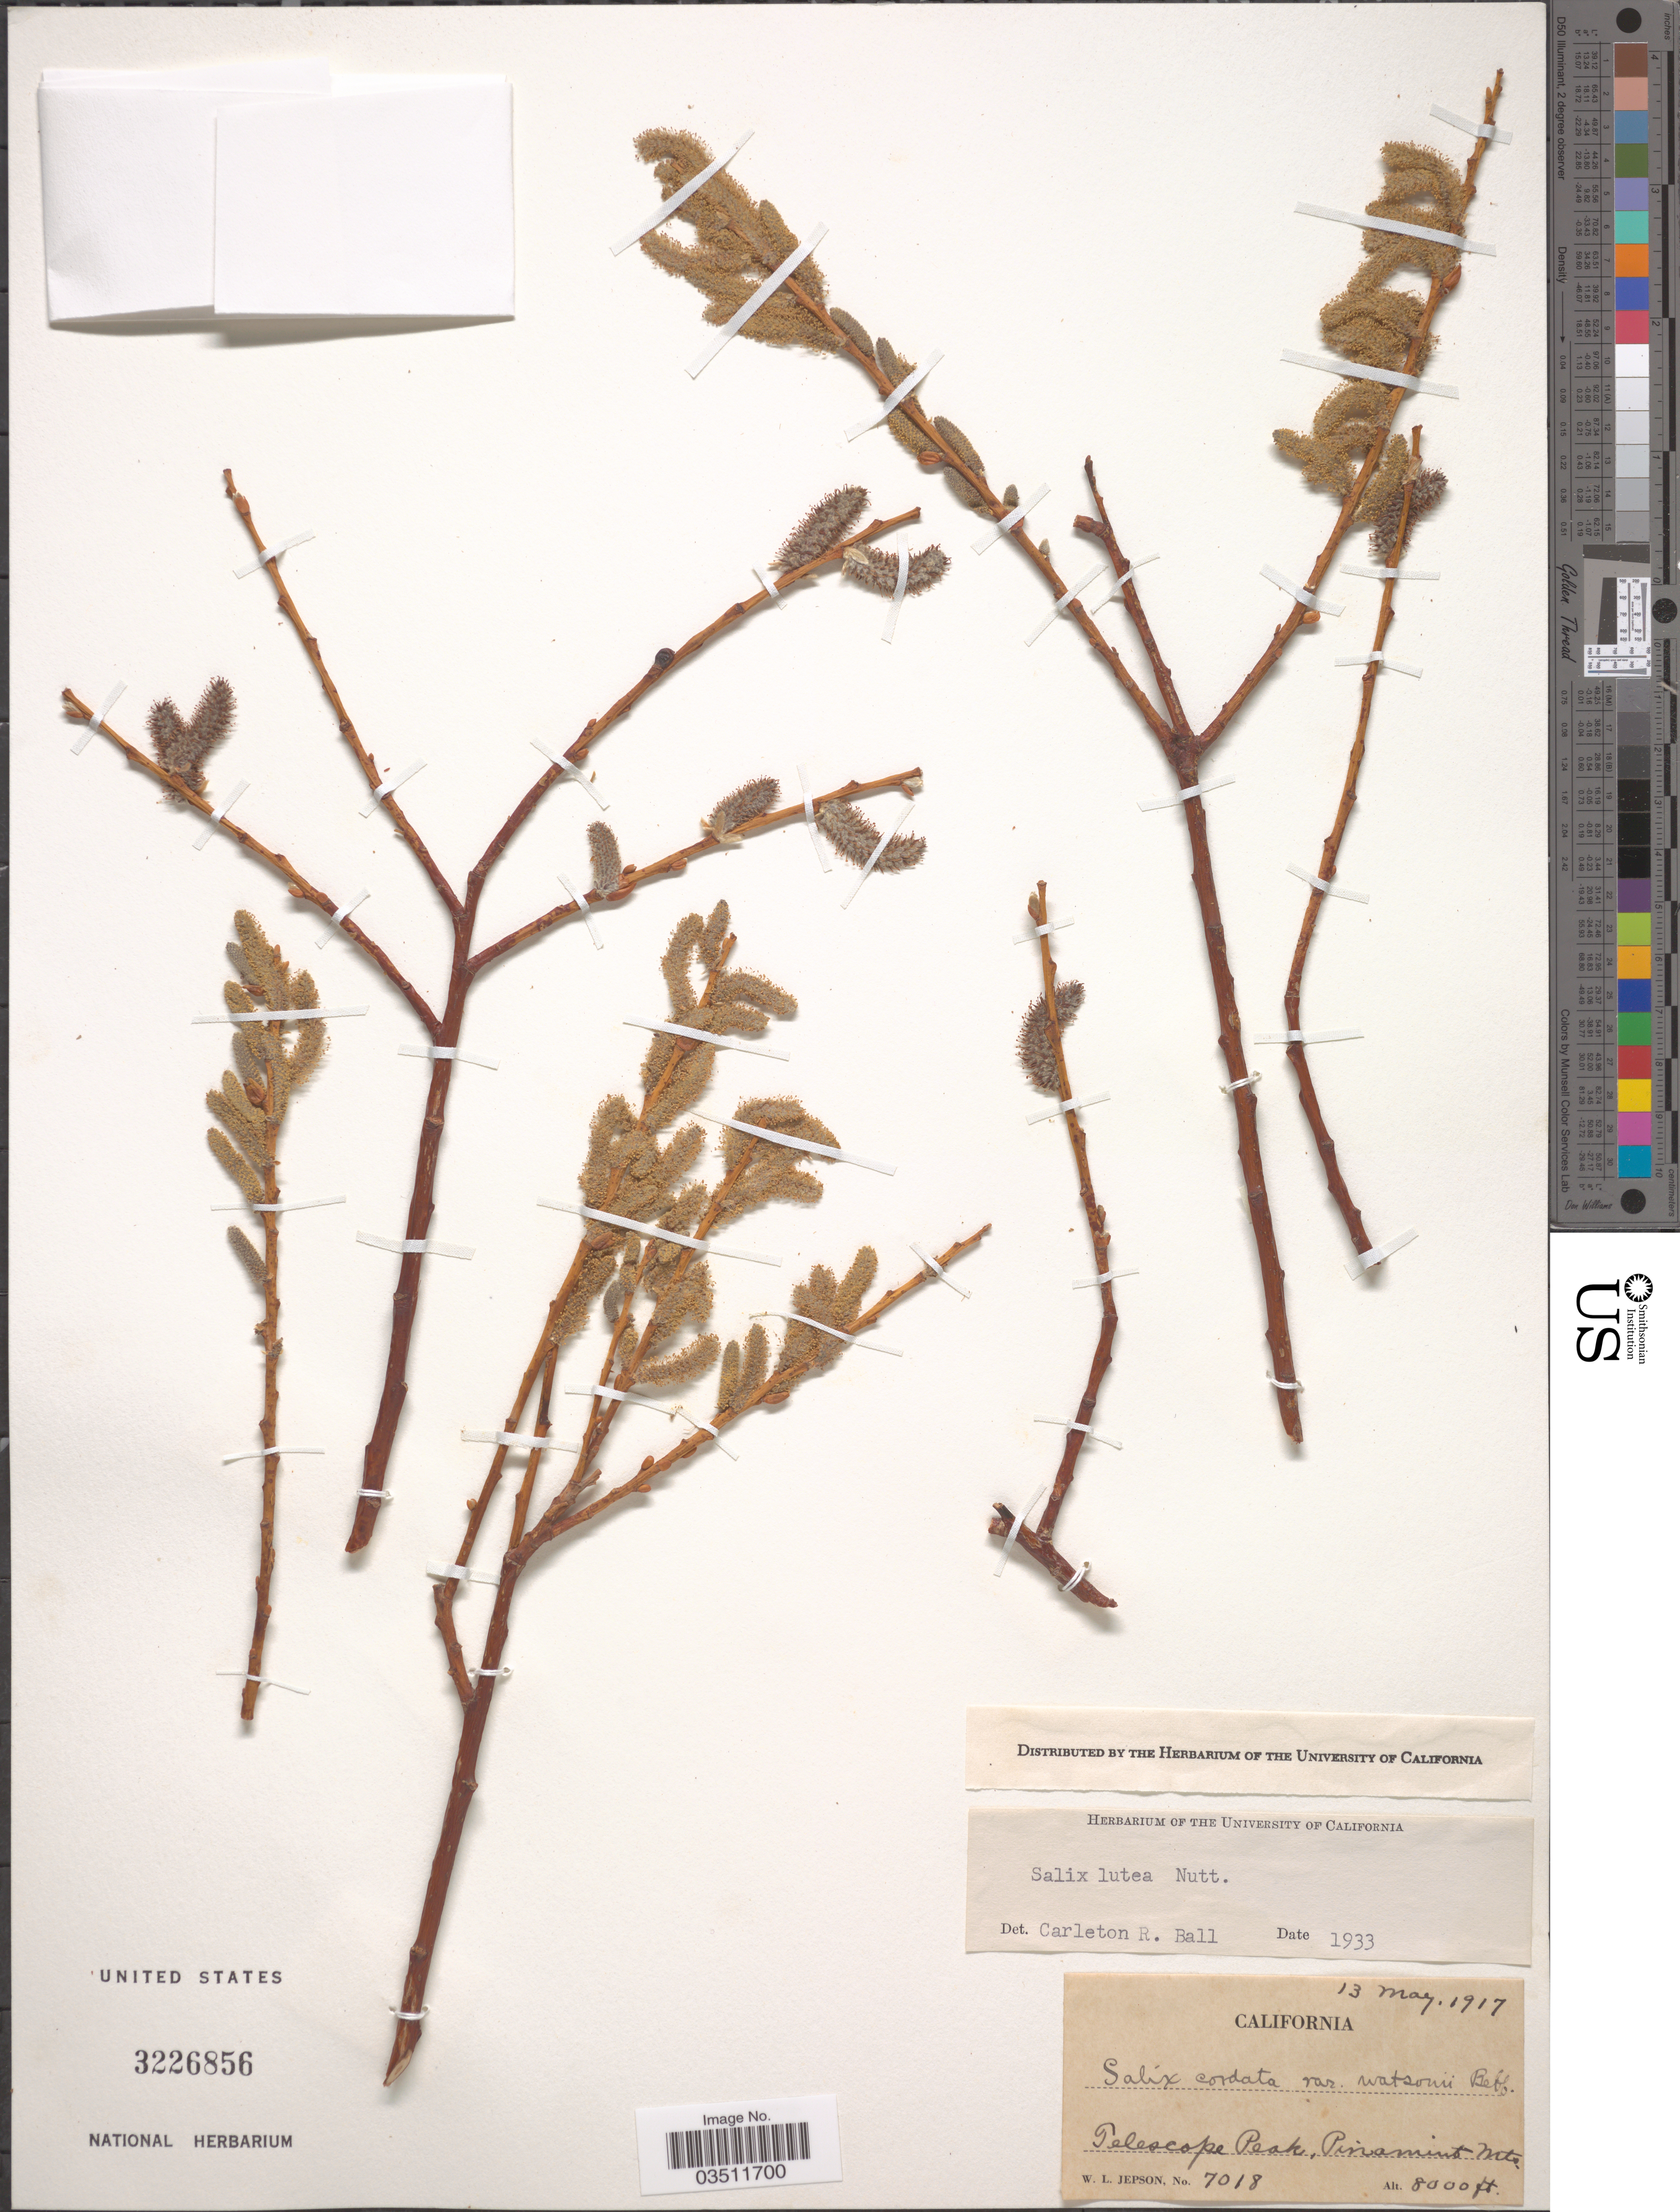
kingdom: Plantae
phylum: Tracheophyta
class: Magnoliopsida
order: Malpighiales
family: Salicaceae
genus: Salix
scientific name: Salix lutea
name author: Nutt.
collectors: W. L. Jepson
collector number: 7018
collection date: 1917-05-13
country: United States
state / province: California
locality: Telescope Peak, Pinamint Mts.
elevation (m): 2438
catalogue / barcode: US 3226856